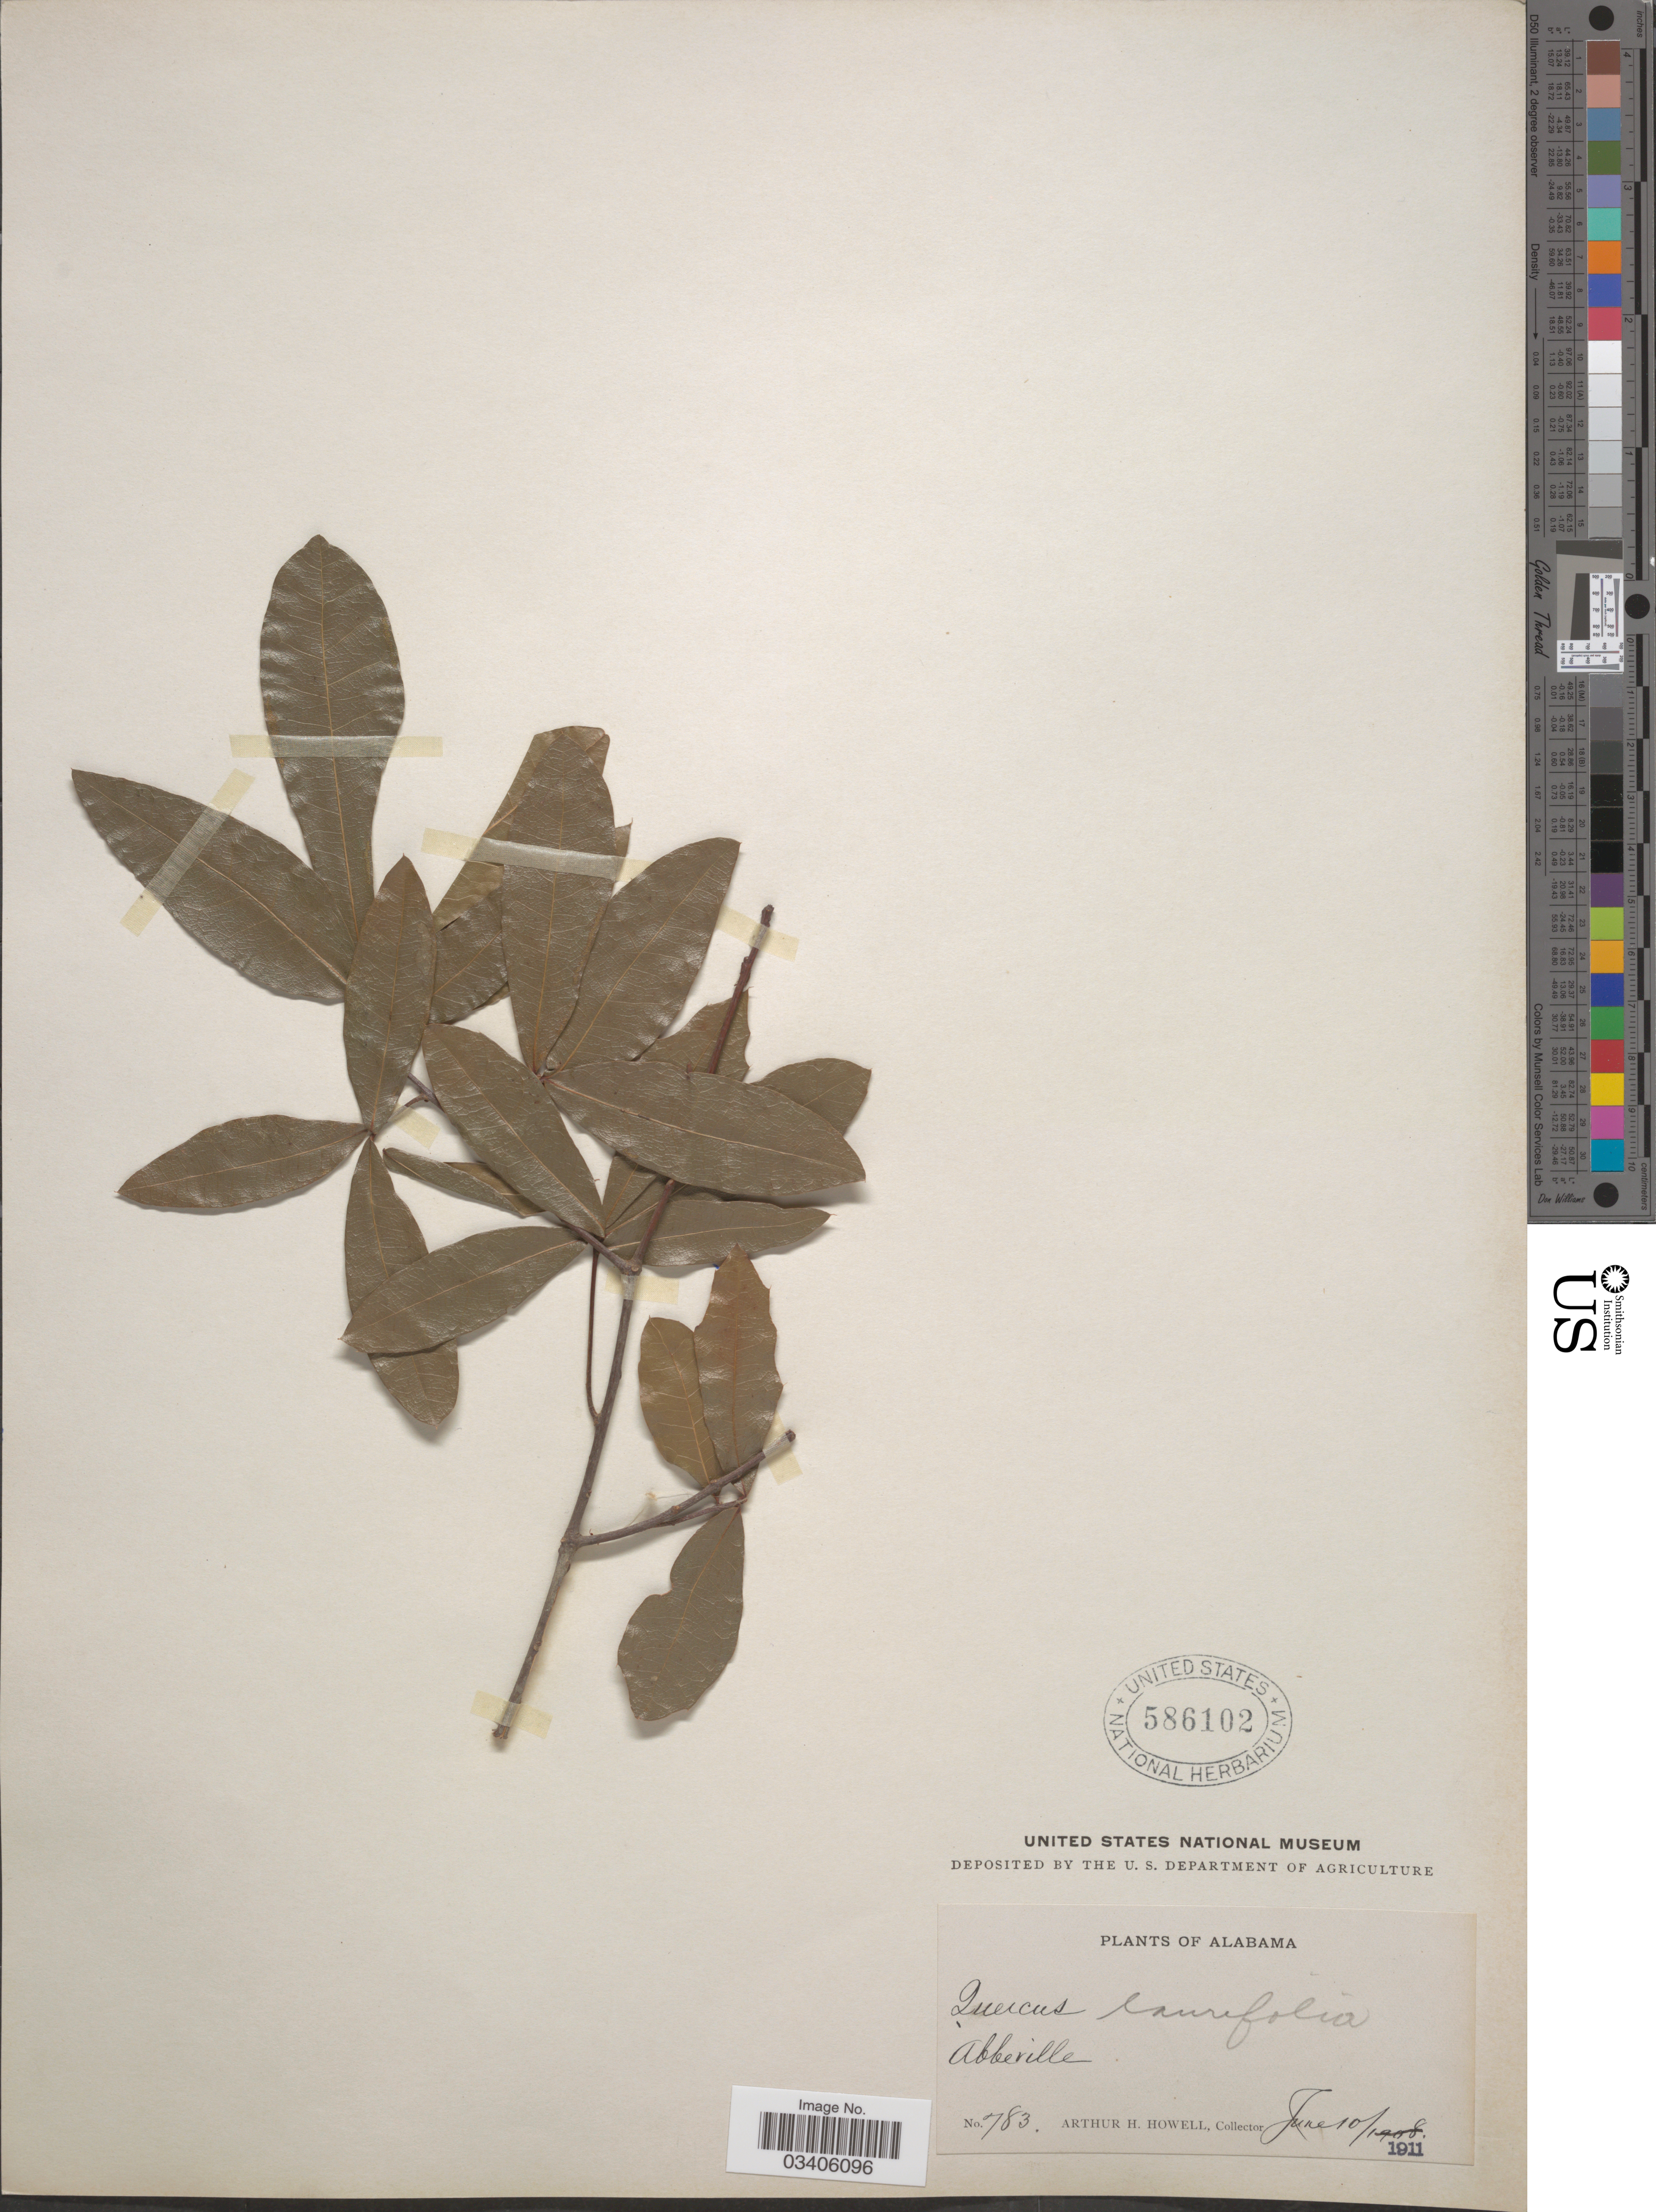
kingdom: Plantae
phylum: Tracheophyta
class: Magnoliopsida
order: Fagales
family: Fagaceae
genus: Quercus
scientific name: Quercus laurifolia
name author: Michx.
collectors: A. H. Howell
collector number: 783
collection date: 1911-06-10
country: United States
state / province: Alabama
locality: Abbeville.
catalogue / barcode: US 586102